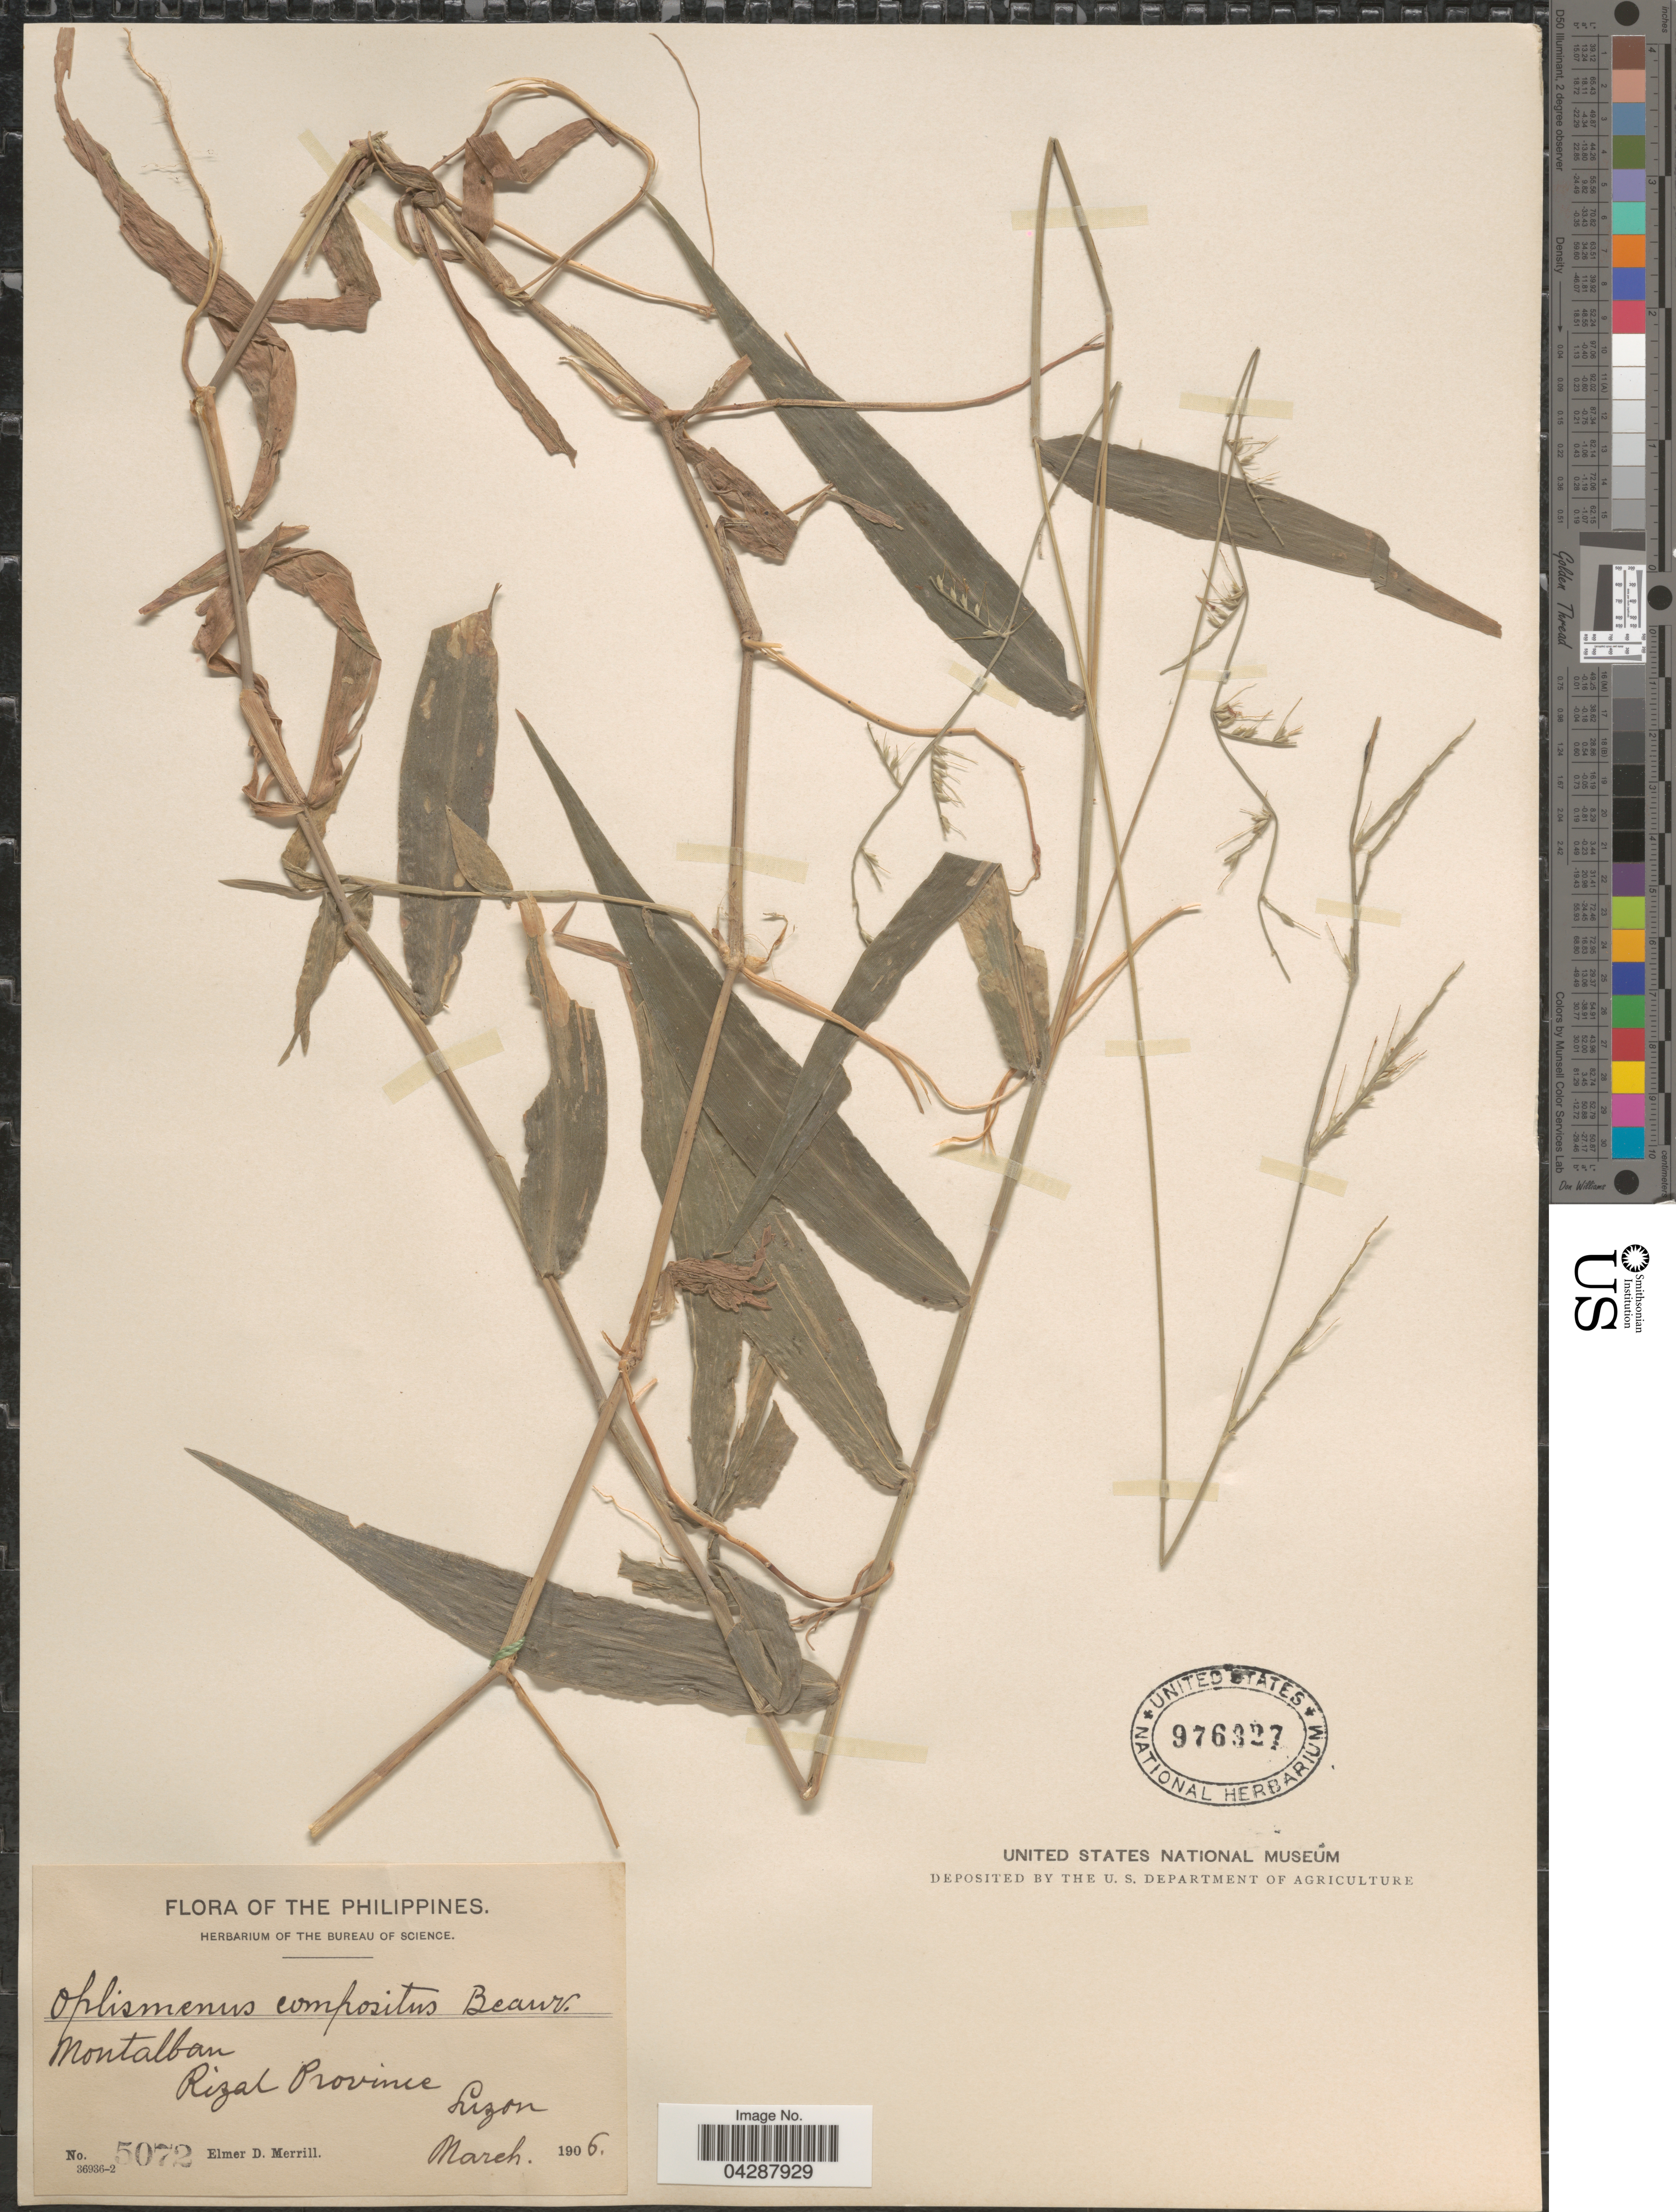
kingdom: Plantae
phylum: Tracheophyta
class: Liliopsida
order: Poales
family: Poaceae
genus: Oplismenus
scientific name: Oplismenus compositus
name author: (L.) P. Beauv.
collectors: E. D. Merrill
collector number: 5072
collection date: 1906-03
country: Philippines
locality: Montalban. Rizal Province. Luzon.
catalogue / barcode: US 976327